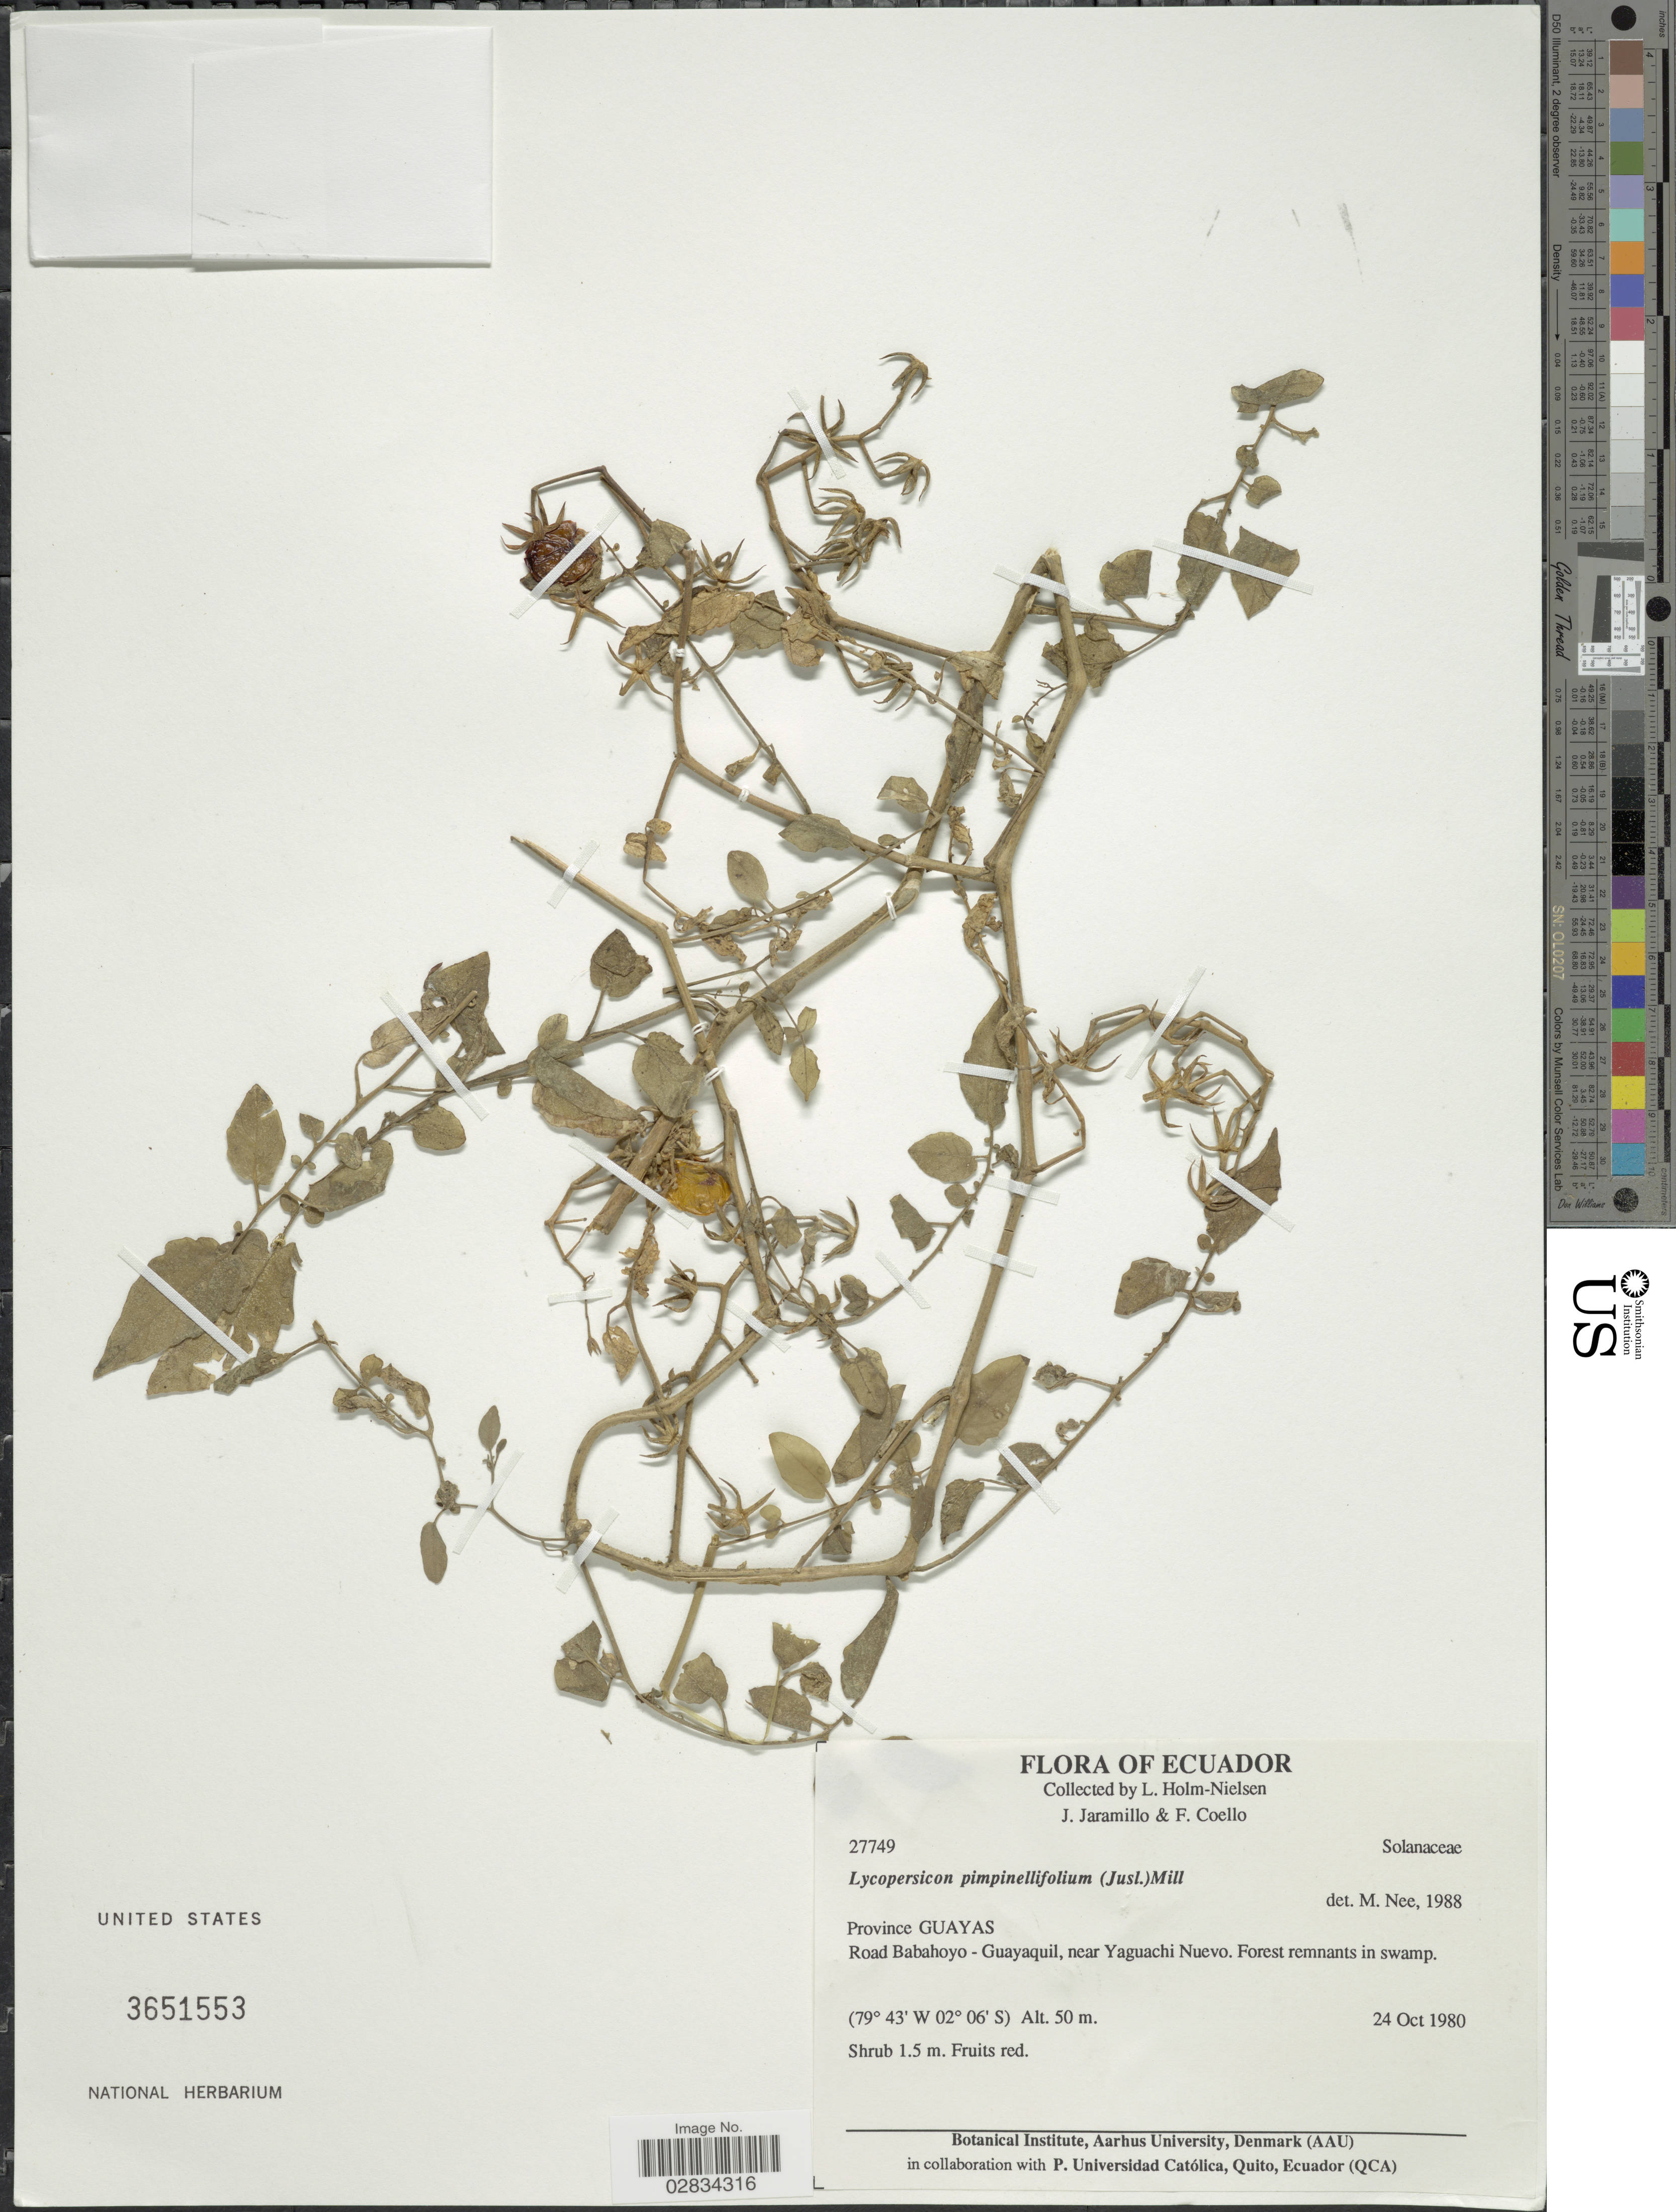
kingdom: Plantae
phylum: Tracheophyta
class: Magnoliopsida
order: Solanales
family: Solanaceae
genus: Solanum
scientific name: Solanum pimpinellifolium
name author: L.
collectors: L. Holm-Nielsen, J. Jaramillo & F. Coello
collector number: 27749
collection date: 1980-10-24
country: Ecuador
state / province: Guayas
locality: Province Guayas. Road Babahoyo - Guayaquil, near Yaguachi Nuevo.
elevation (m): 50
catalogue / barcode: US 3651553